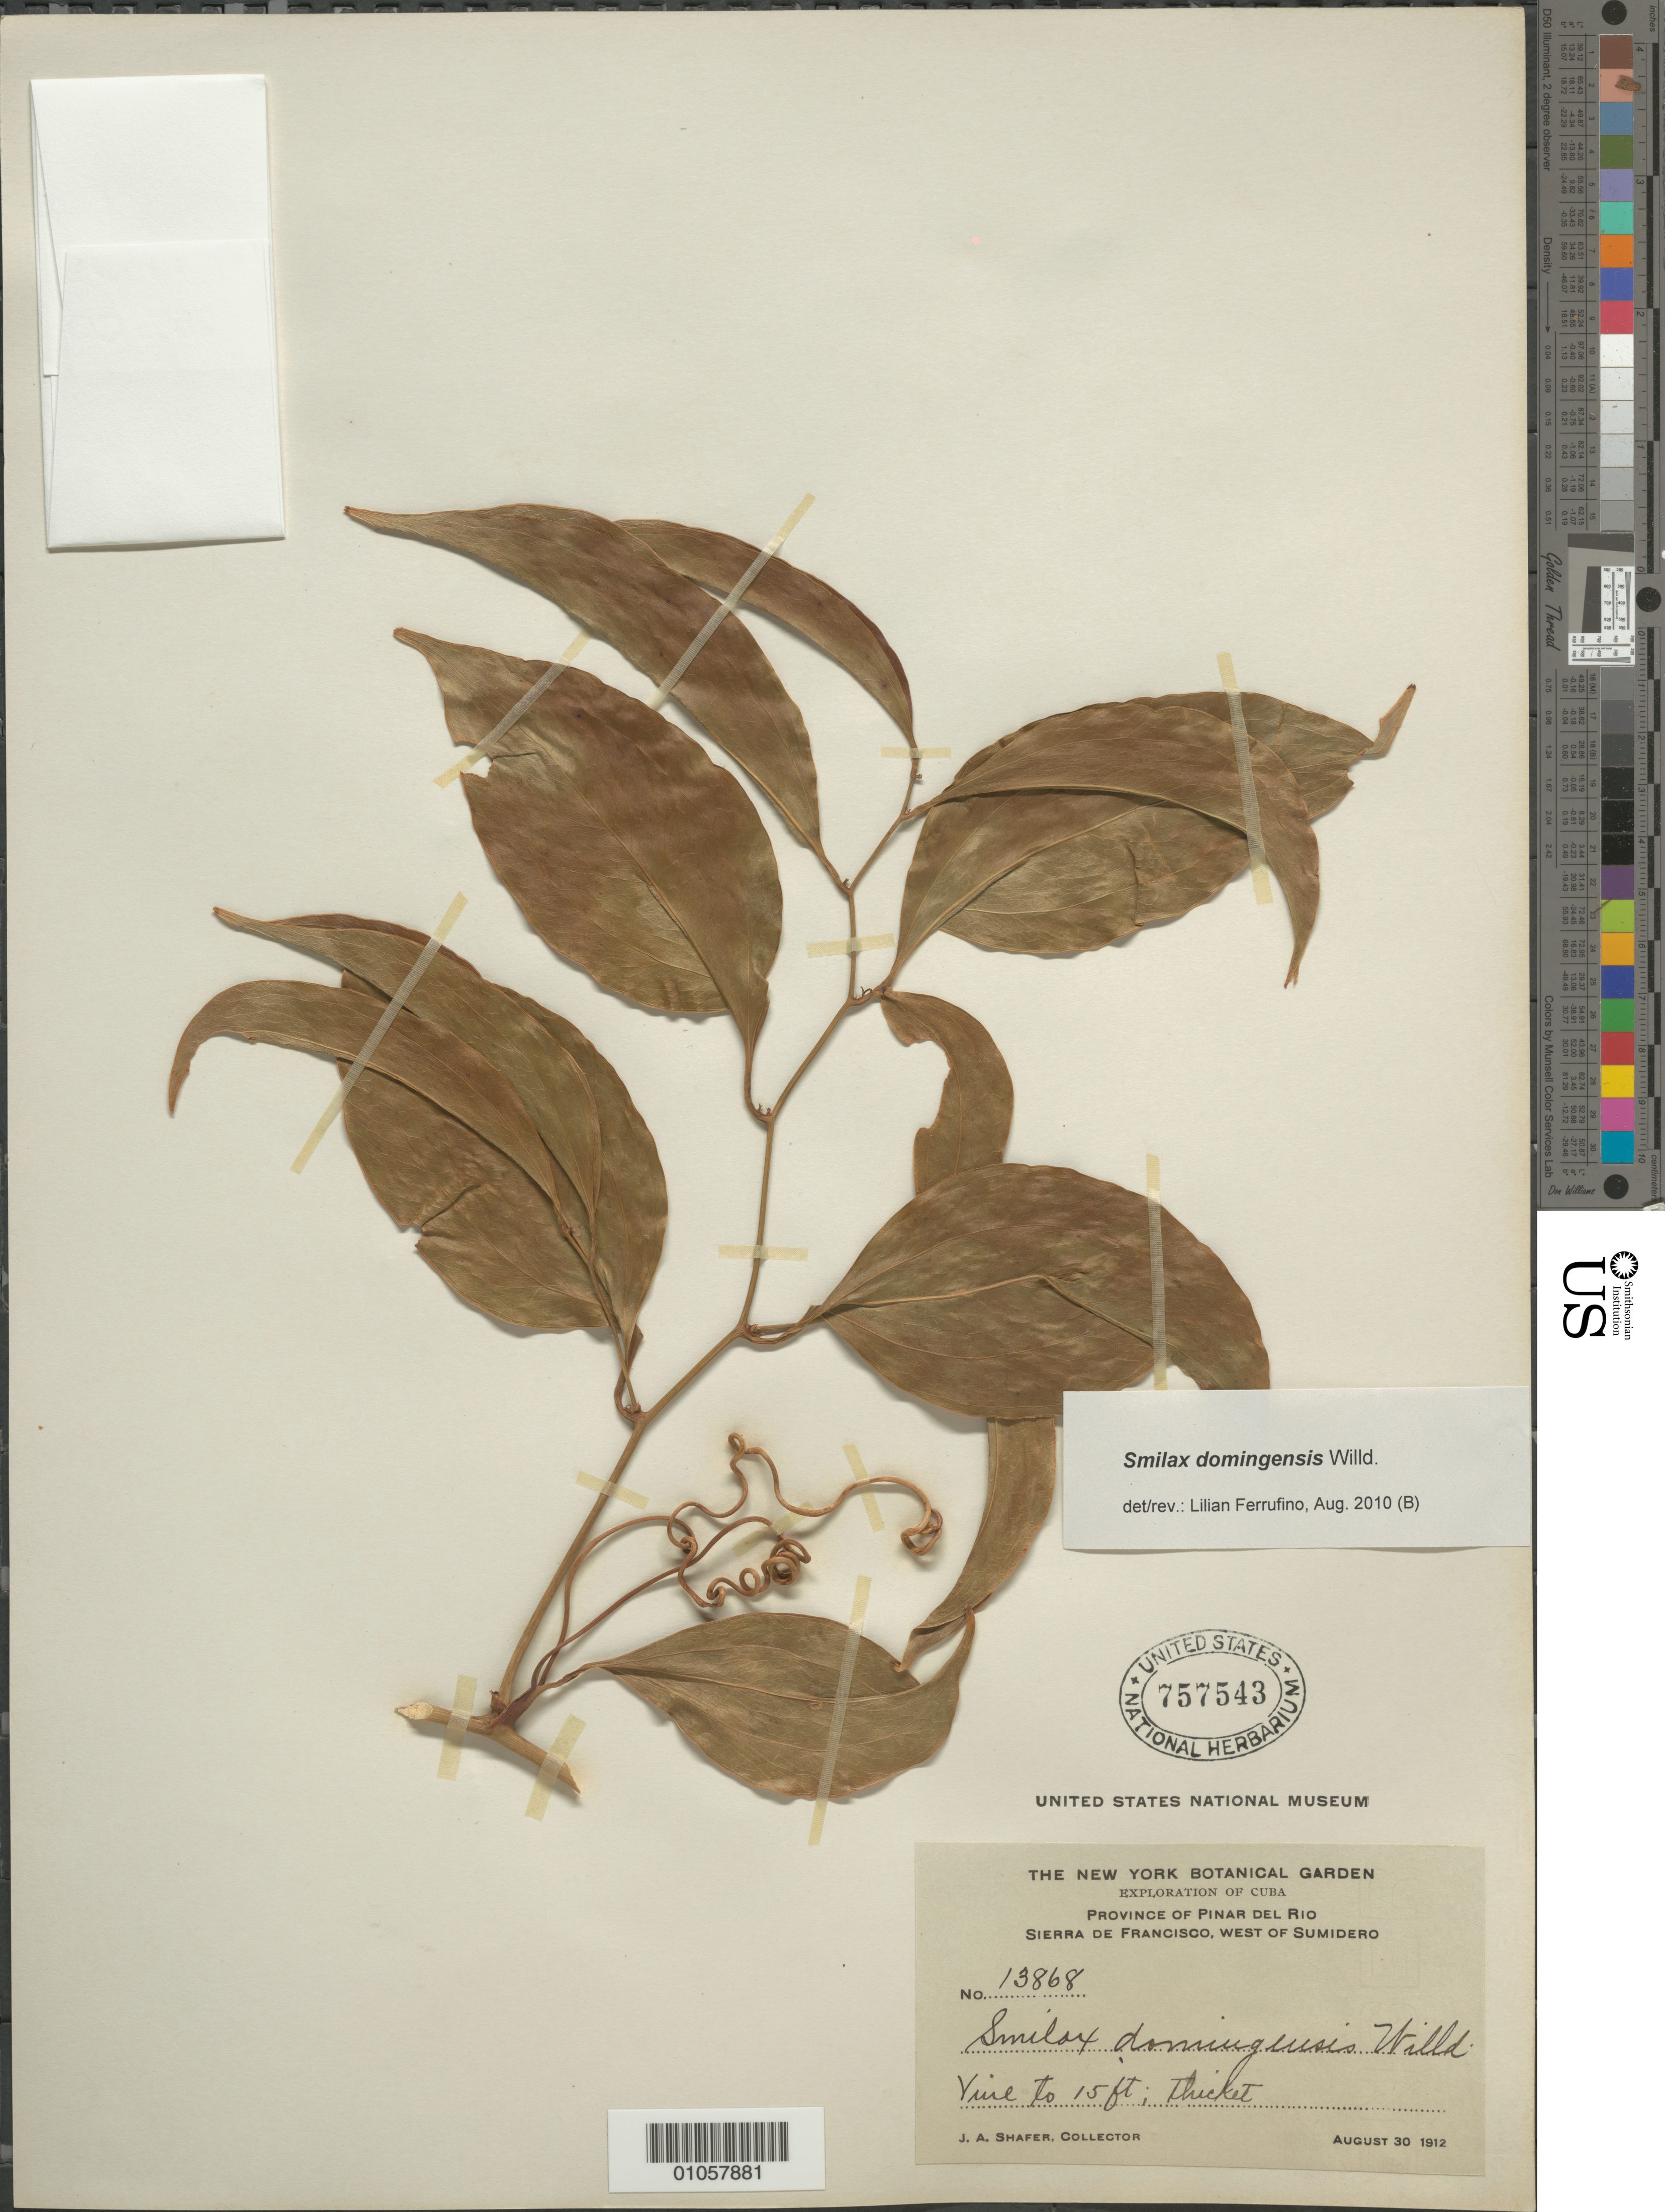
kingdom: Plantae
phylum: Tracheophyta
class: Liliopsida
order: Liliales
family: Smilacaceae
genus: Smilax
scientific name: Smilax domingensis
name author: Willd.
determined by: Ferrufino, L., (USJ), Herbario Universidad de Costa Rica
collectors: J. A. Shafer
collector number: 13868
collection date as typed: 30 Aug 1912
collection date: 1912-08-30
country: Cuba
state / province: Pinar del Rio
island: Cuba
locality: Sierra de Francisco, W of Sumidero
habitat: Thicket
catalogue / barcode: US 757543